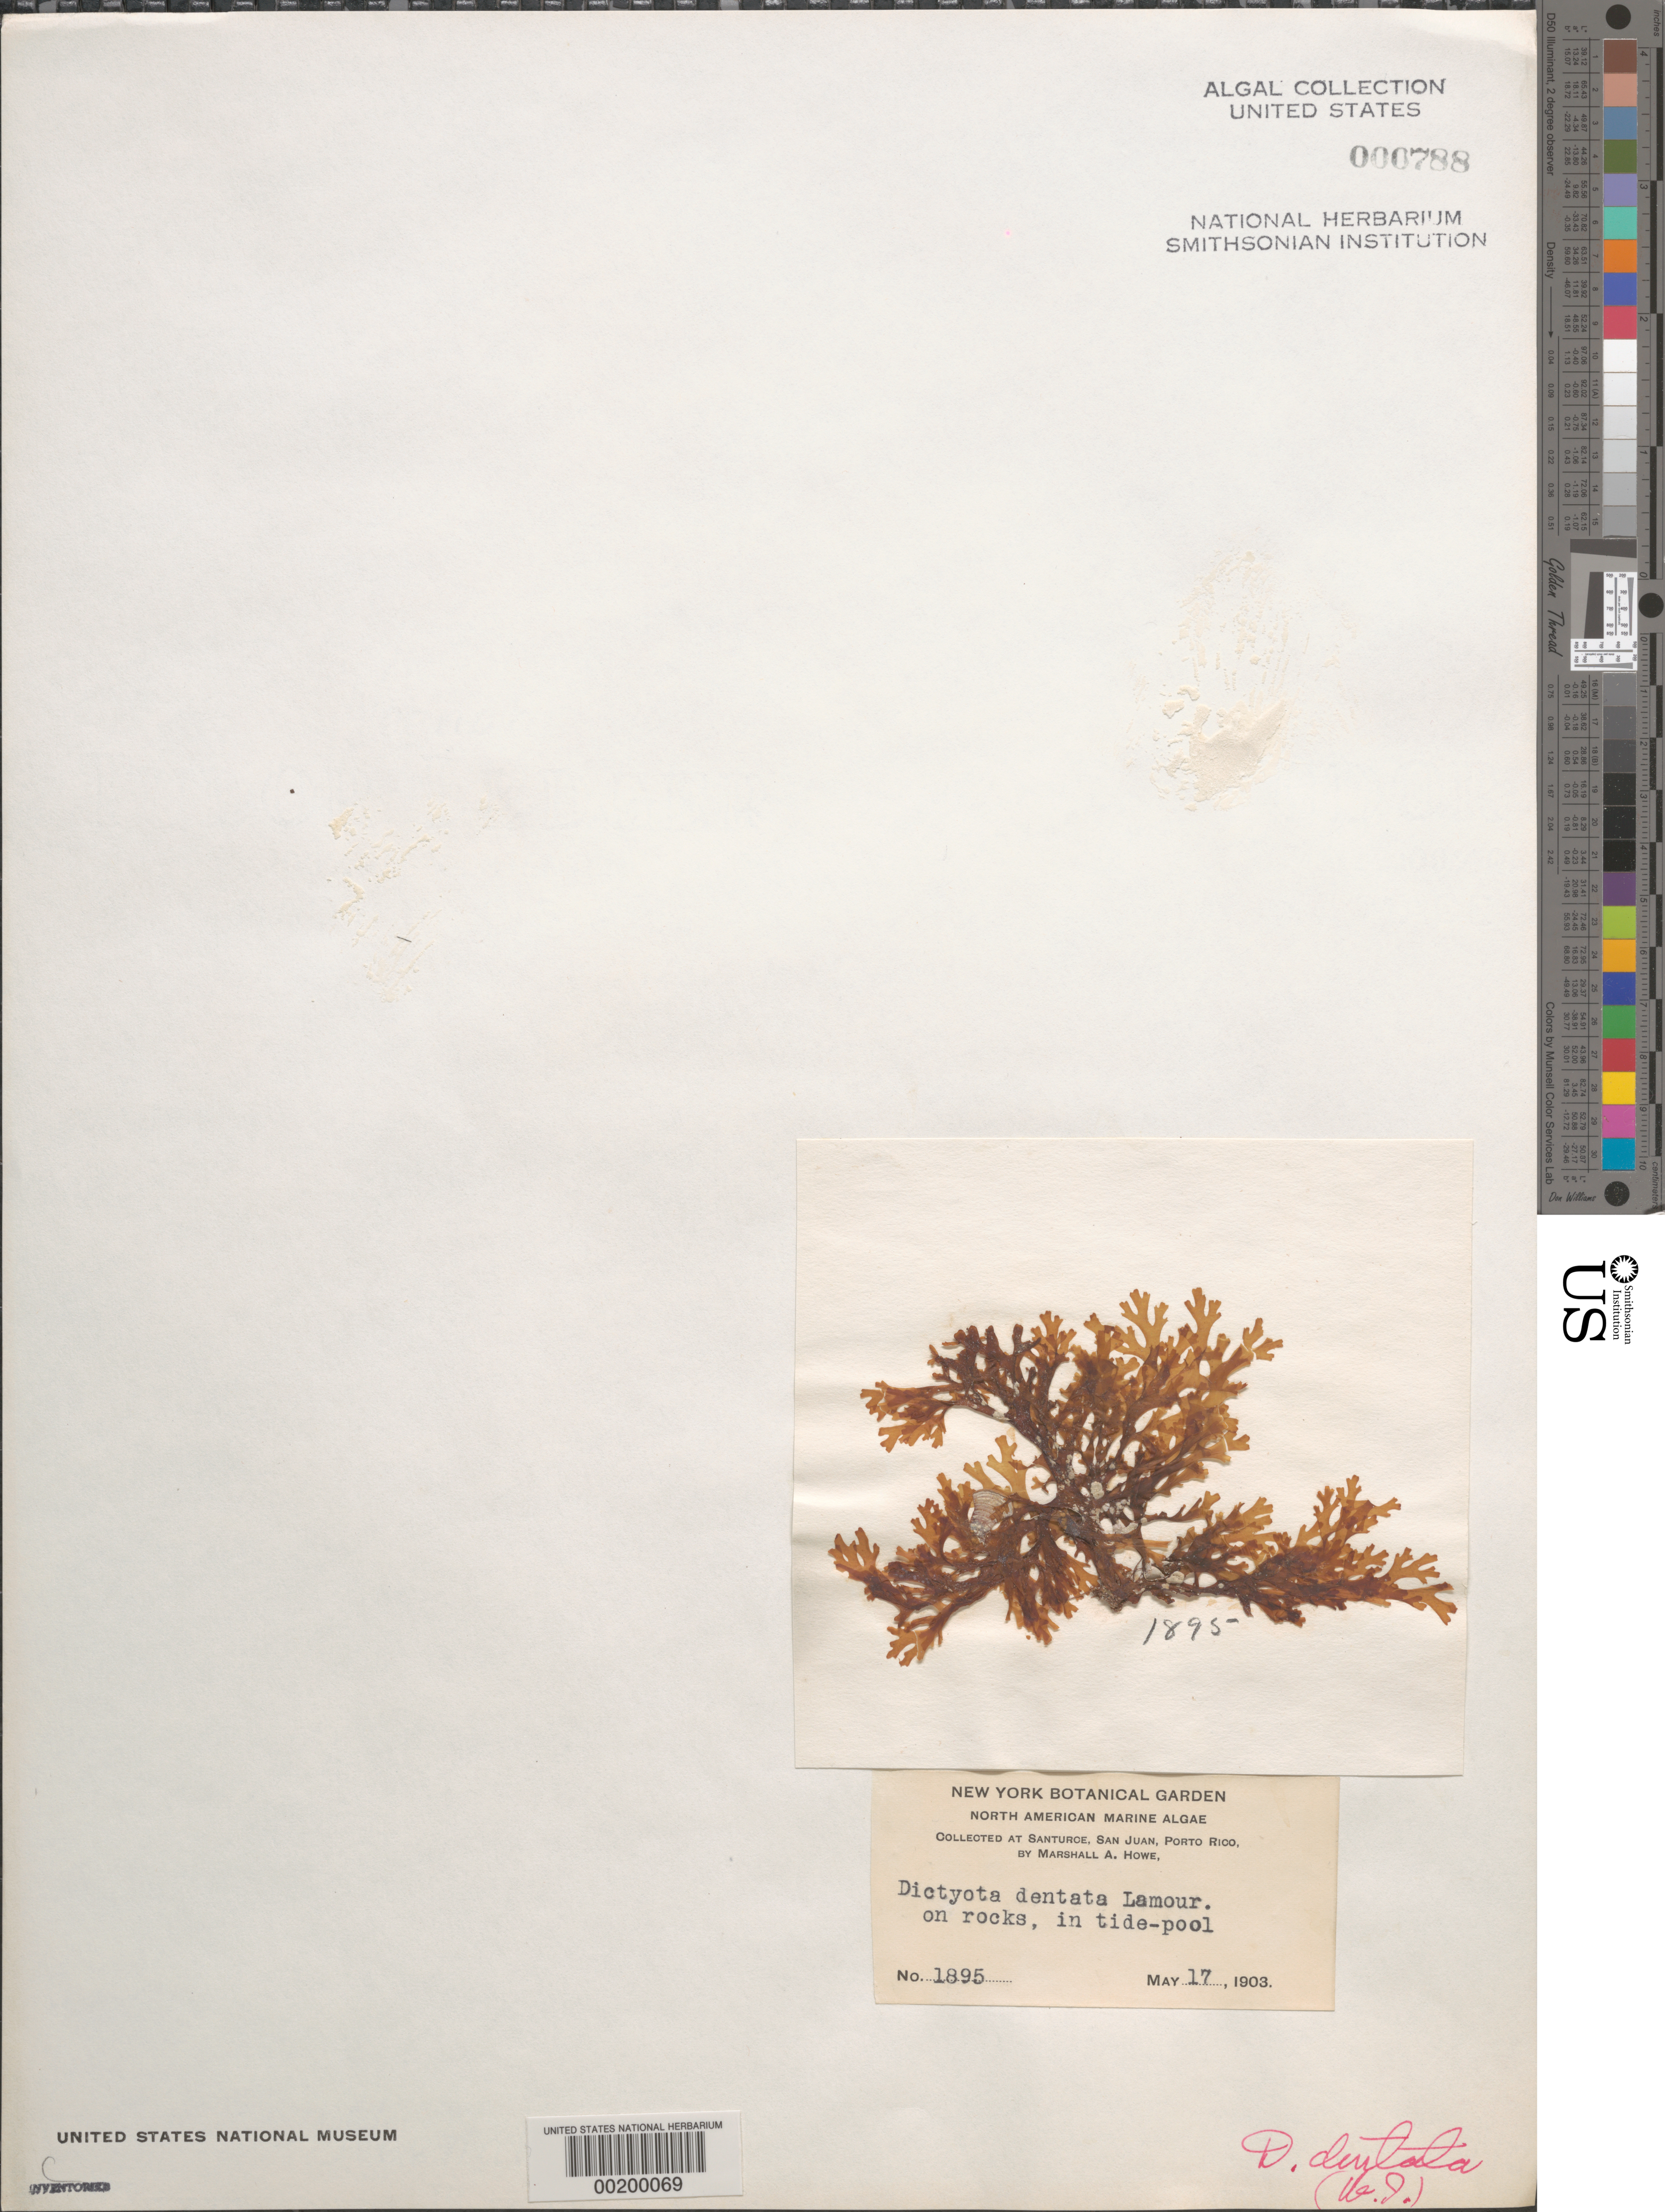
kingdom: Chromista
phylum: Ochrophyta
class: Phaeophyceae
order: Dictyotales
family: Dictyotaceae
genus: Dictyota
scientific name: Dictyota mertensii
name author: (C. Mart.) Kütz.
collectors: M. A. Howe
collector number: MAH 1895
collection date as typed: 17 May 1903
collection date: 1903-05-17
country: Puerto Rico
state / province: San Juan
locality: Santurce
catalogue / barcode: US 788